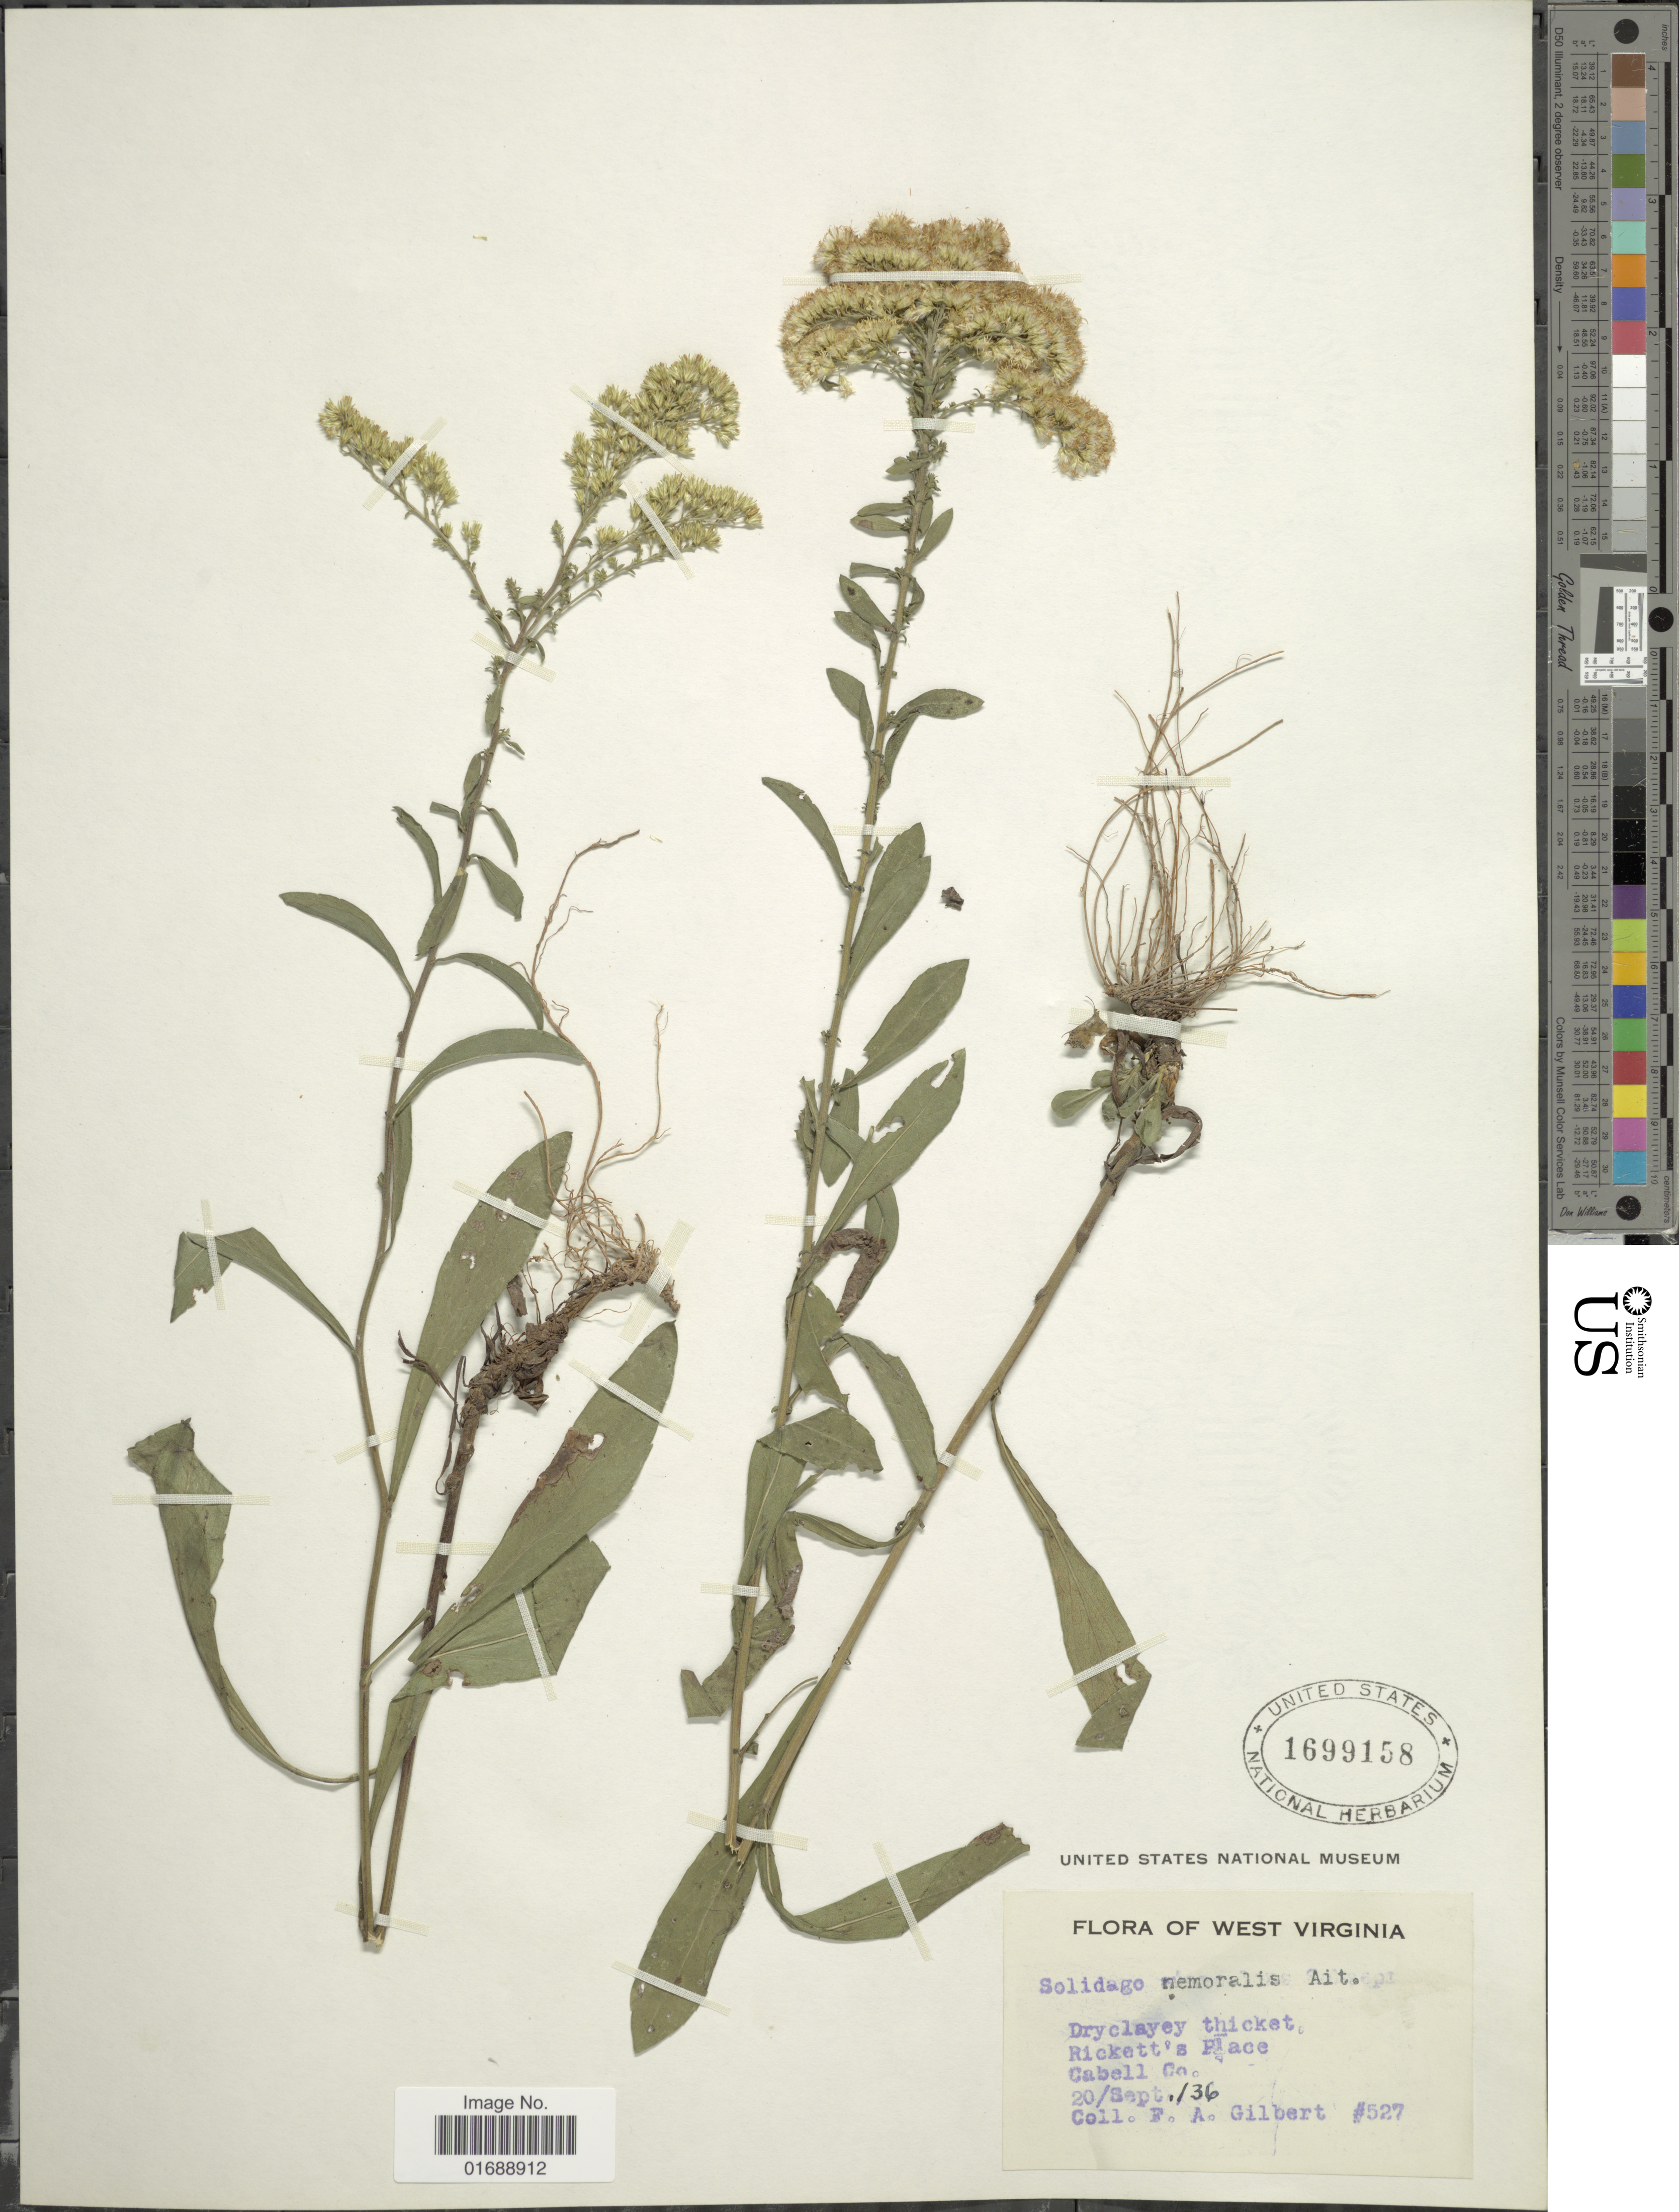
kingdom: Plantae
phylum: Tracheophyta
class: Magnoliopsida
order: Asterales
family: Asteraceae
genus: Solidago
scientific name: Solidago nemoralis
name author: Aiton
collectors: F. A. Gilbert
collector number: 527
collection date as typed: Transcribed d/m/y: 20/9/36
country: United States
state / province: West Virginia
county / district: Cabell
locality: Rickett's Place, Cabell Co.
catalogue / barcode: US 1699158